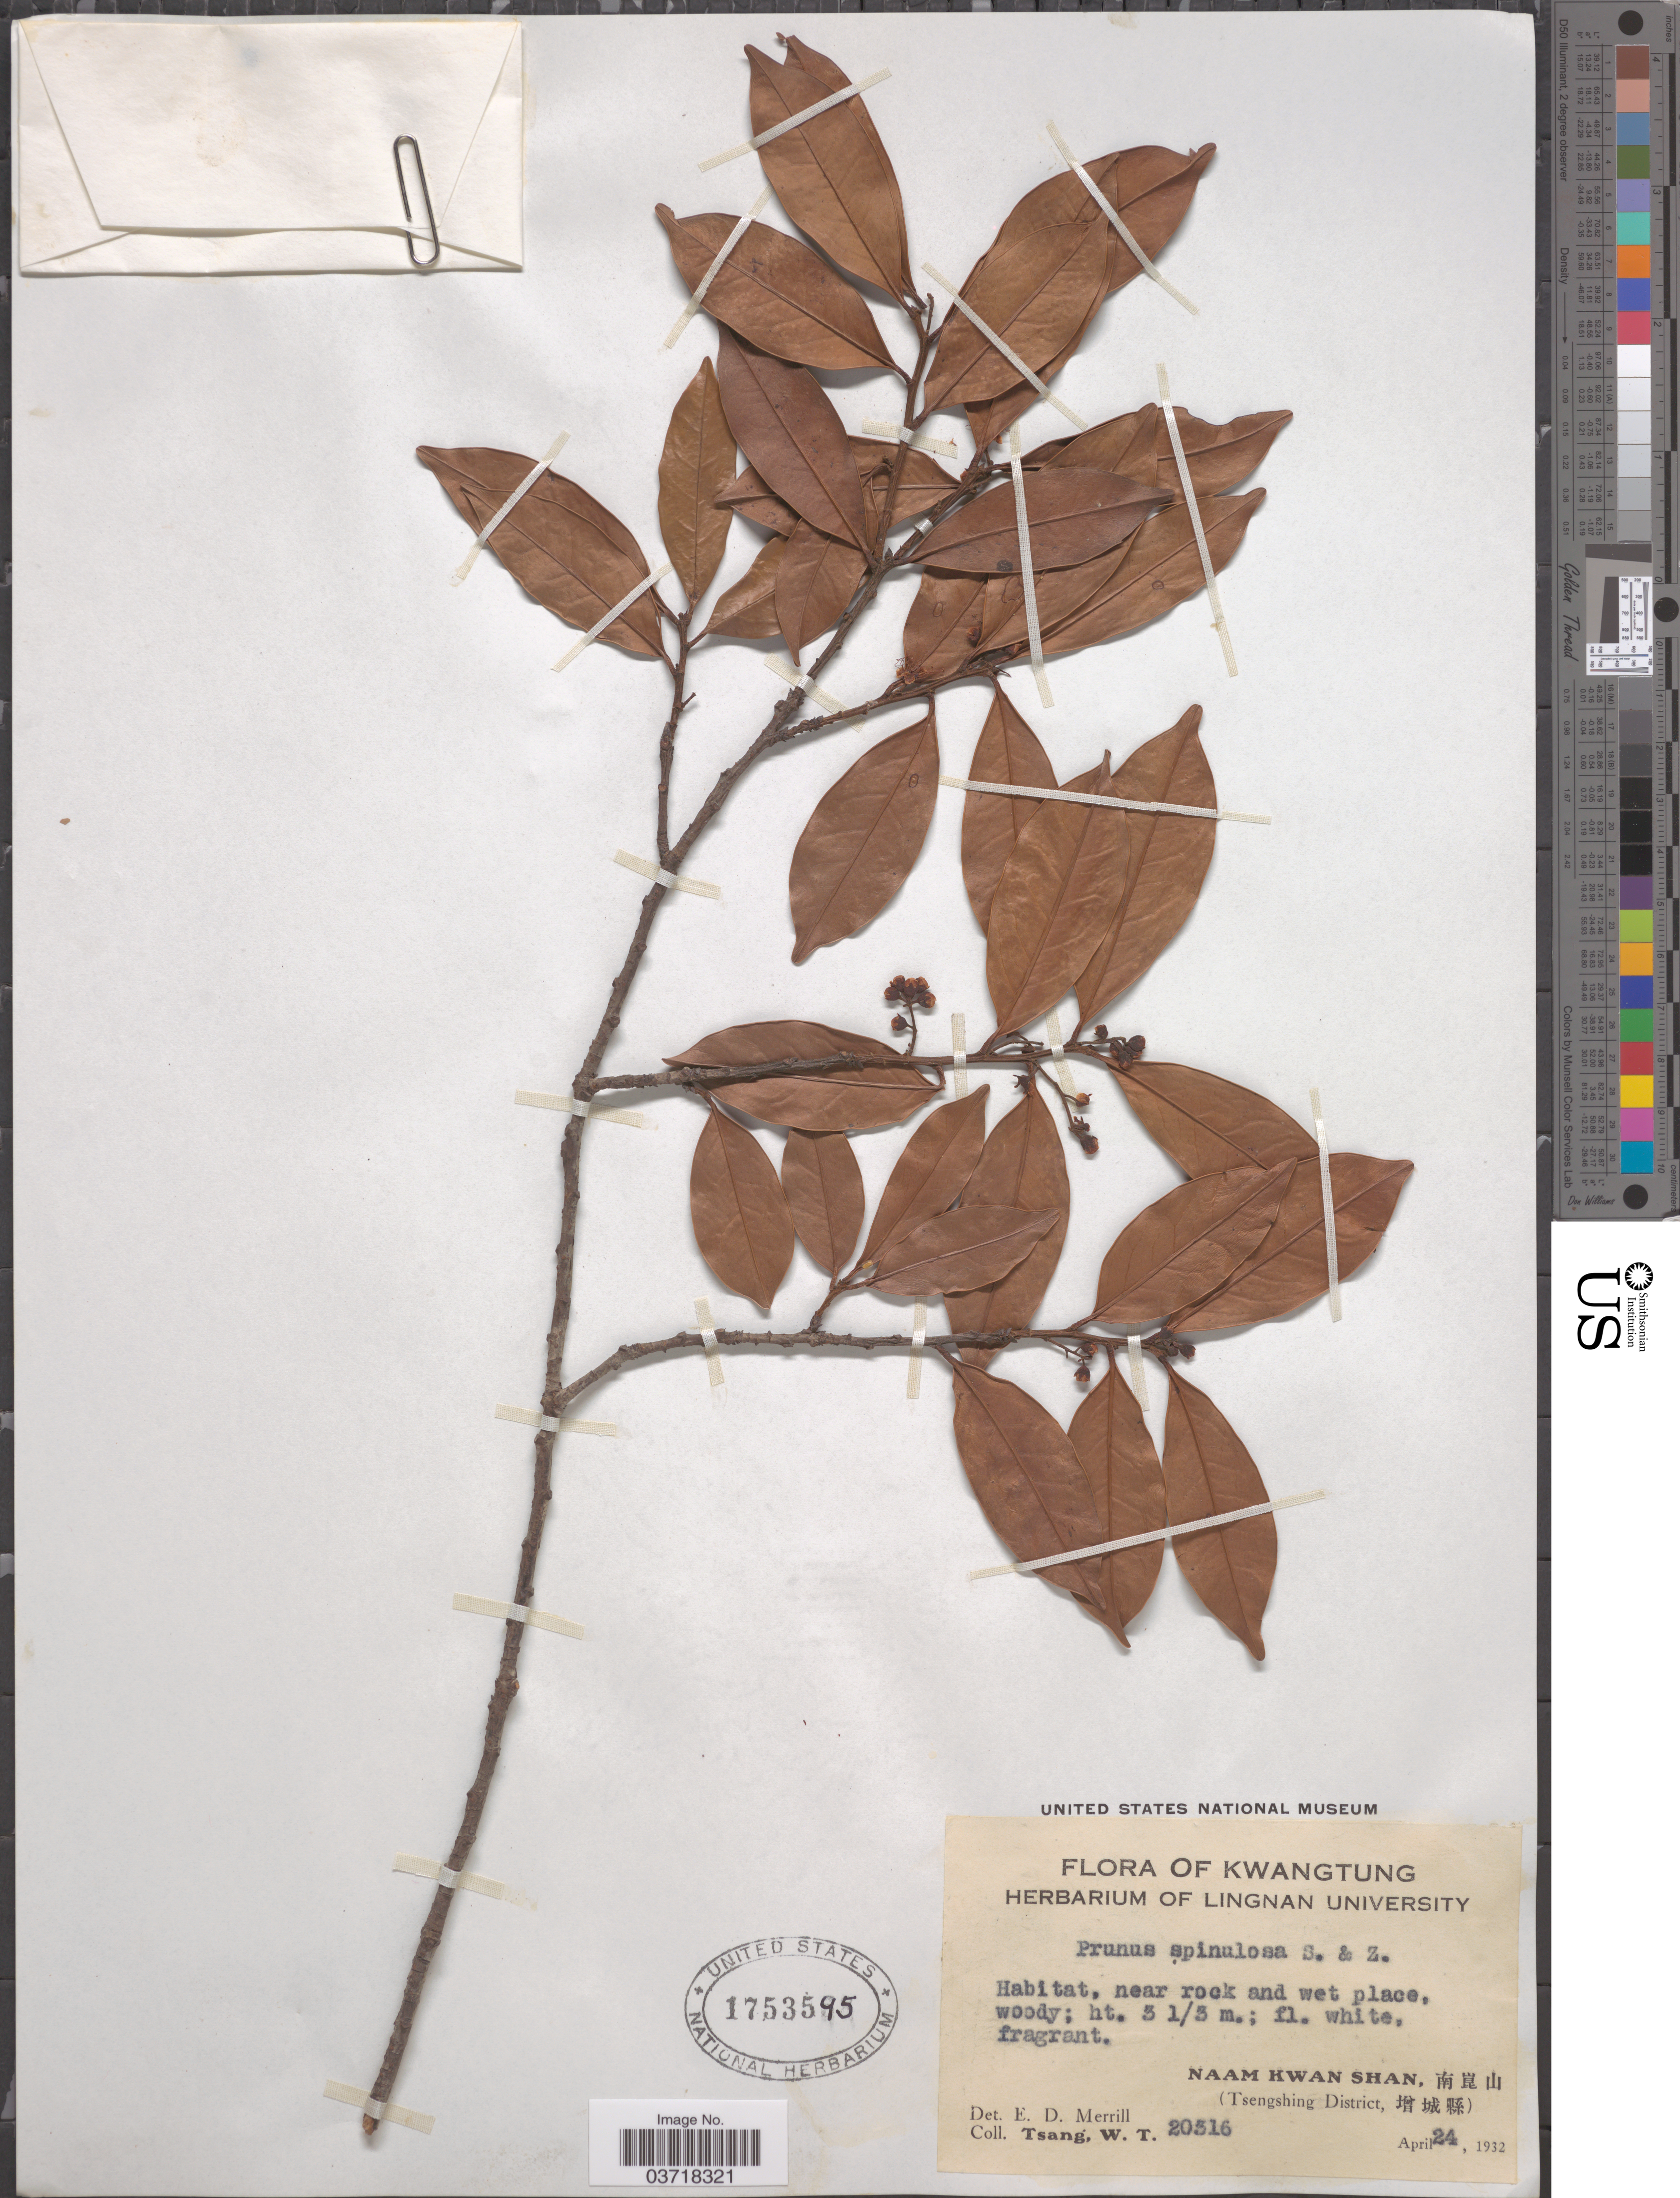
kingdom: Plantae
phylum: Tracheophyta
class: Magnoliopsida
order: Rosales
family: Rosaceae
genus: Prunus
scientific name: Prunus spinulosa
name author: Siebold & Zucc.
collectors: W. T. Tsang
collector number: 20316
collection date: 1932-04-24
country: China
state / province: Guangdong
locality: Kwangtung. Naam Kwan Shan, X. (Tsengshing District, X).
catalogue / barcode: US 1753545